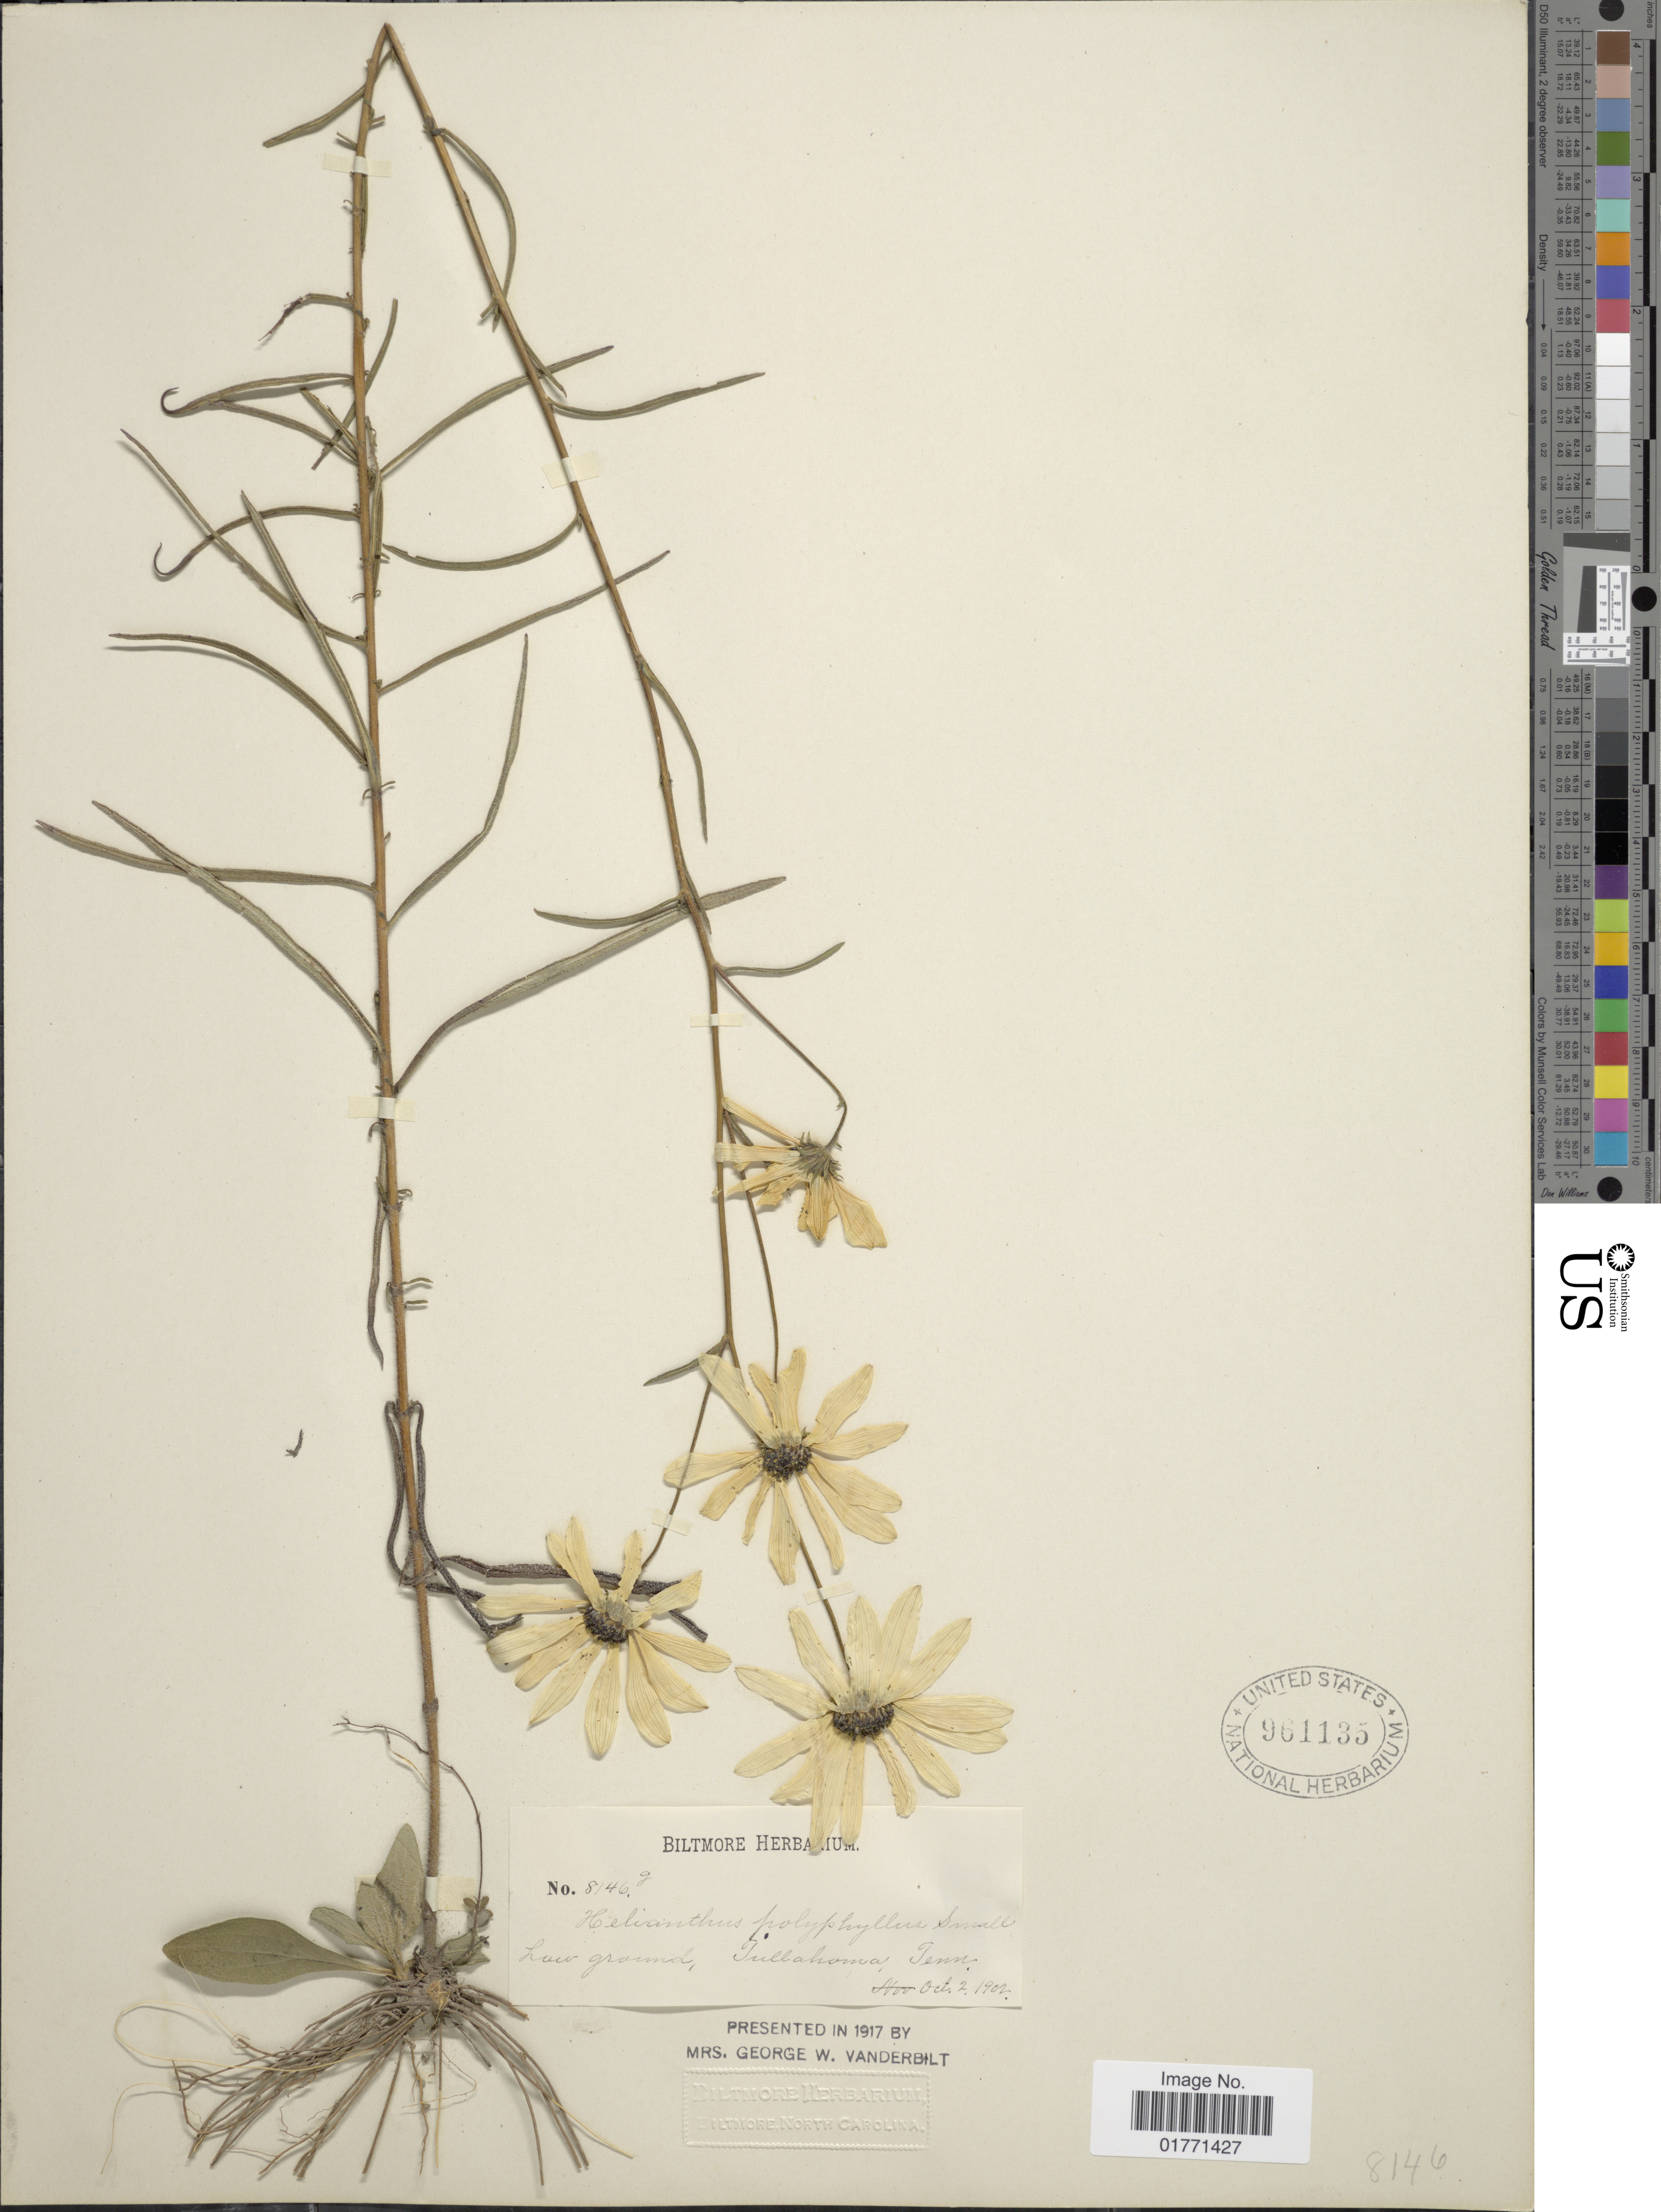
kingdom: Plantae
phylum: Tracheophyta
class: Magnoliopsida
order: Asterales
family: Asteraceae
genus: Helianthus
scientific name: Helianthus polyphyllus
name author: Small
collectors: ex herb. Biltmore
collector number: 8146g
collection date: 1902-10-02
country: United States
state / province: Tennessee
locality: Low ground, Tullahoma.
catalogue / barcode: US 961135